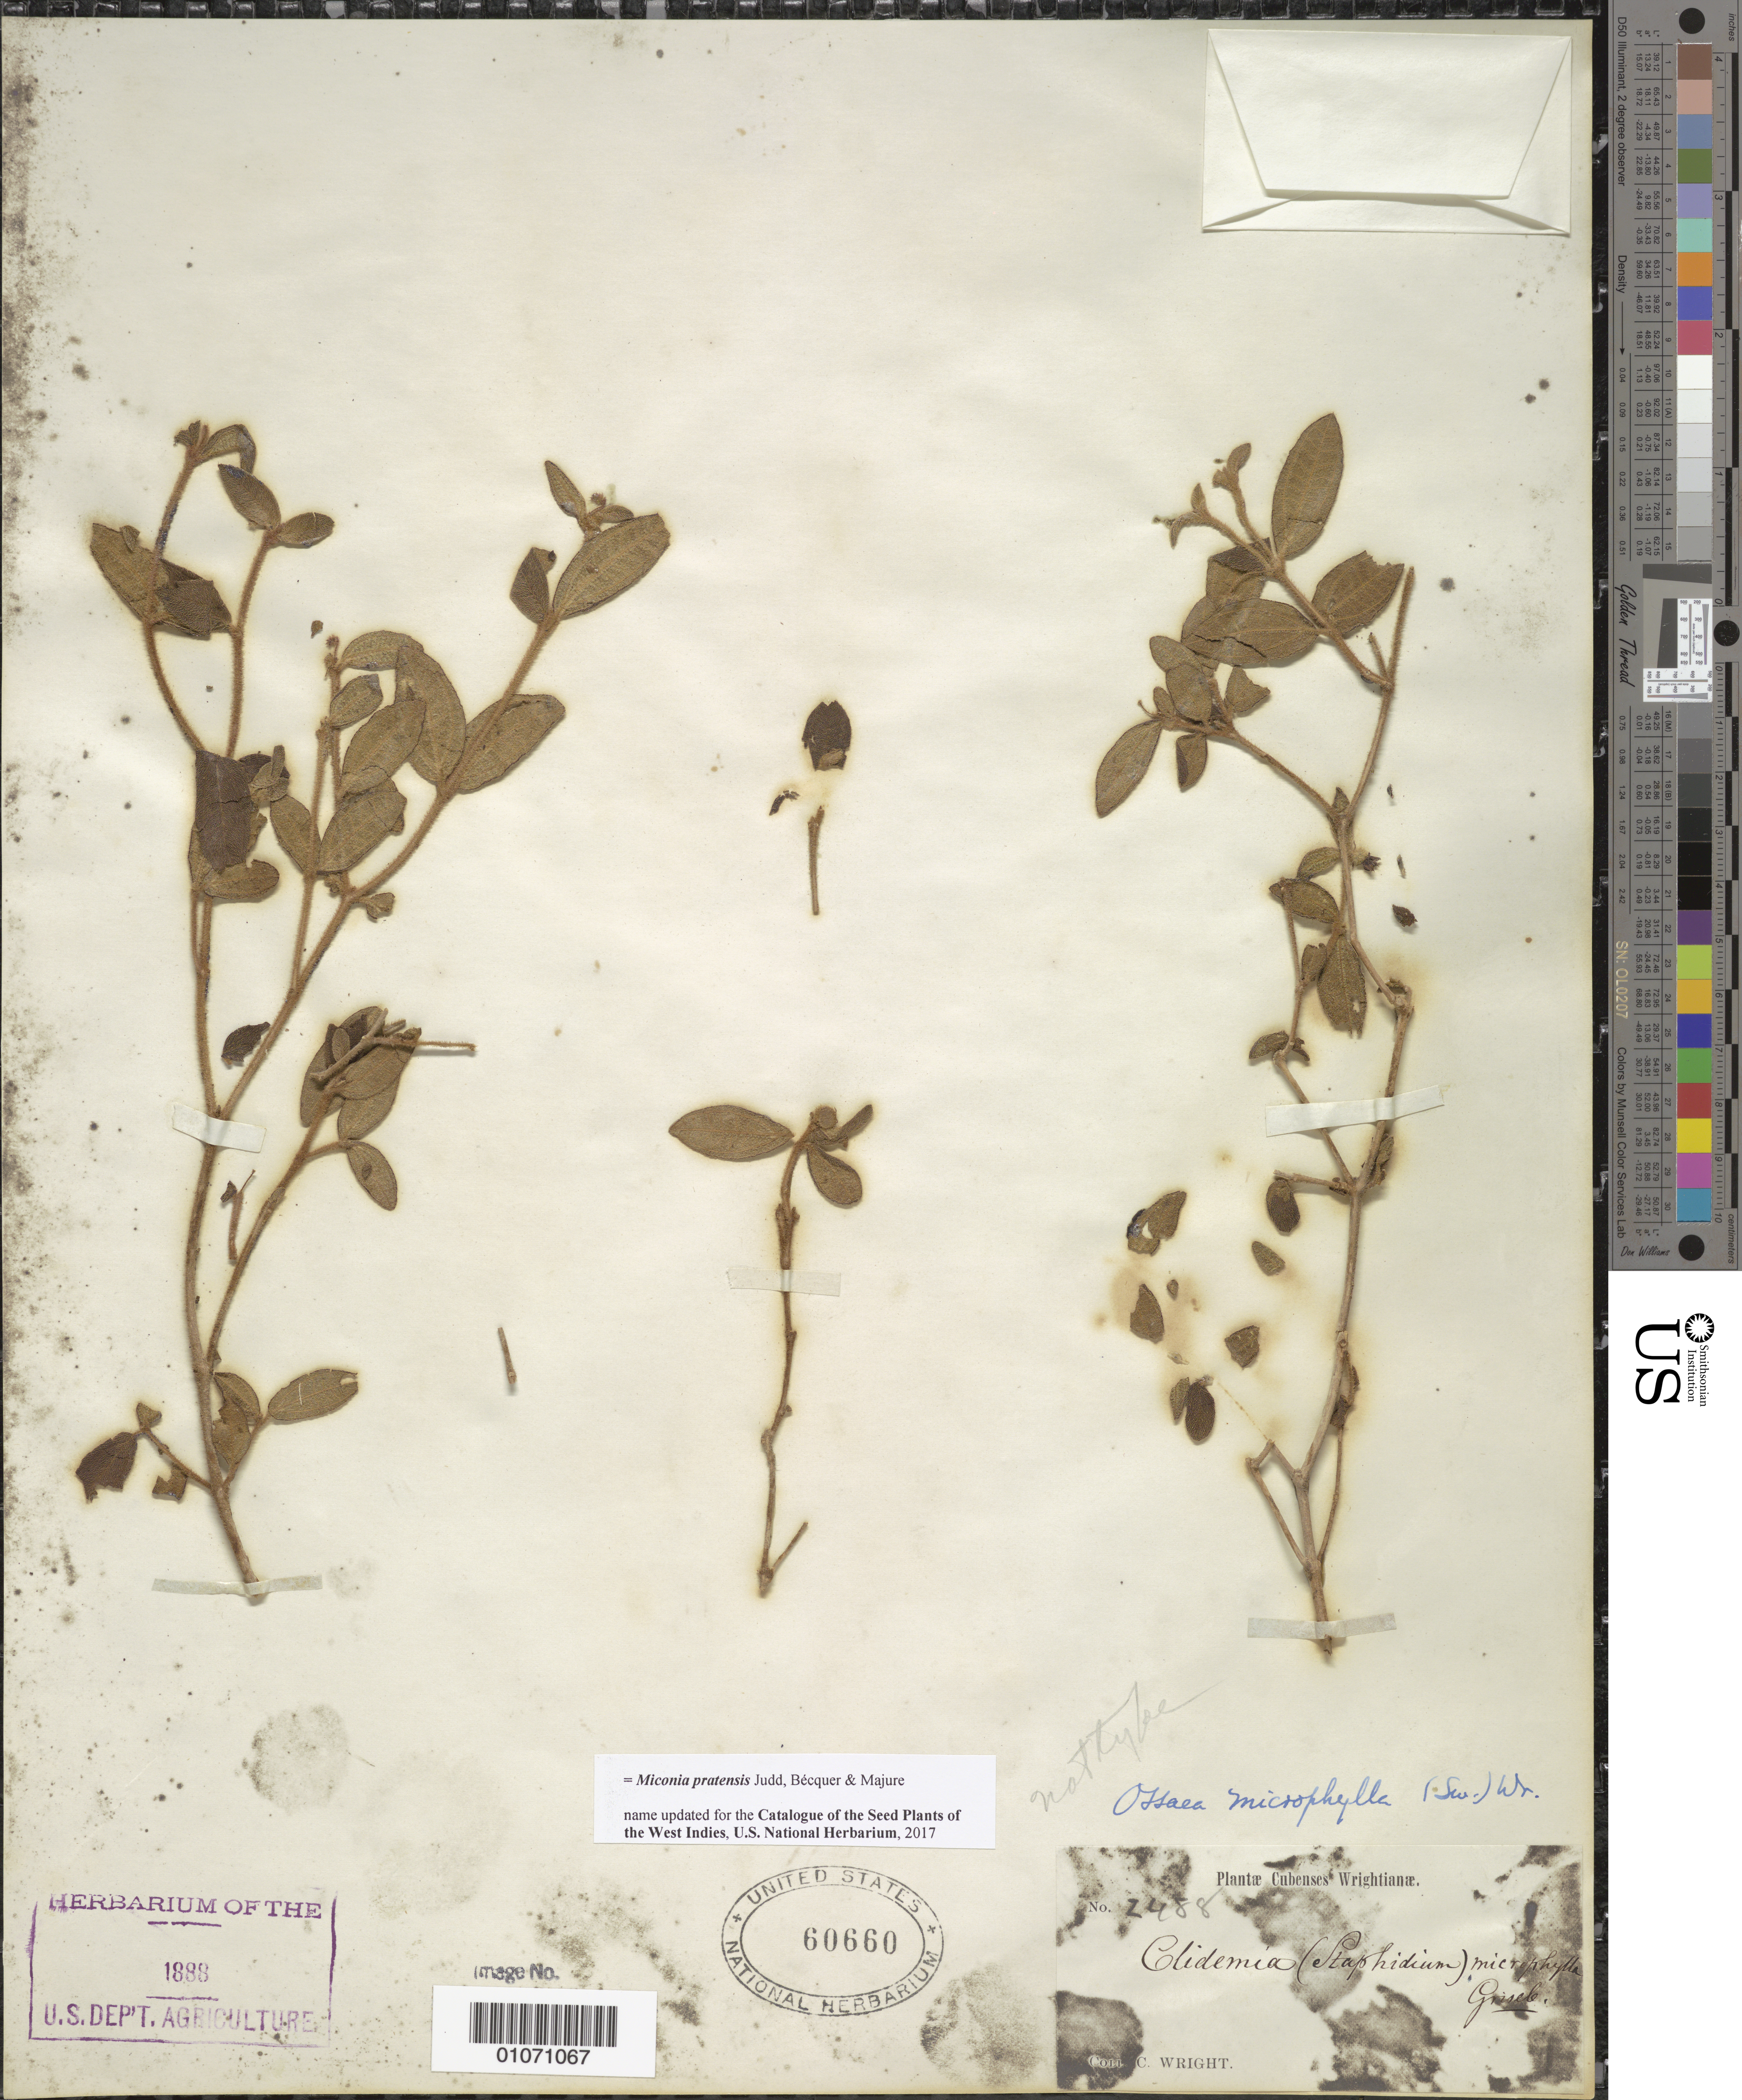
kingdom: Plantae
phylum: Tracheophyta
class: Magnoliopsida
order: Myrtales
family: Melastomataceae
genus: Miconia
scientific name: Miconia pratensis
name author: Judd et al.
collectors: C. Wright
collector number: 2488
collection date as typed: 1800 to 1899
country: Cuba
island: Cuba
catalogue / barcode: US 60660